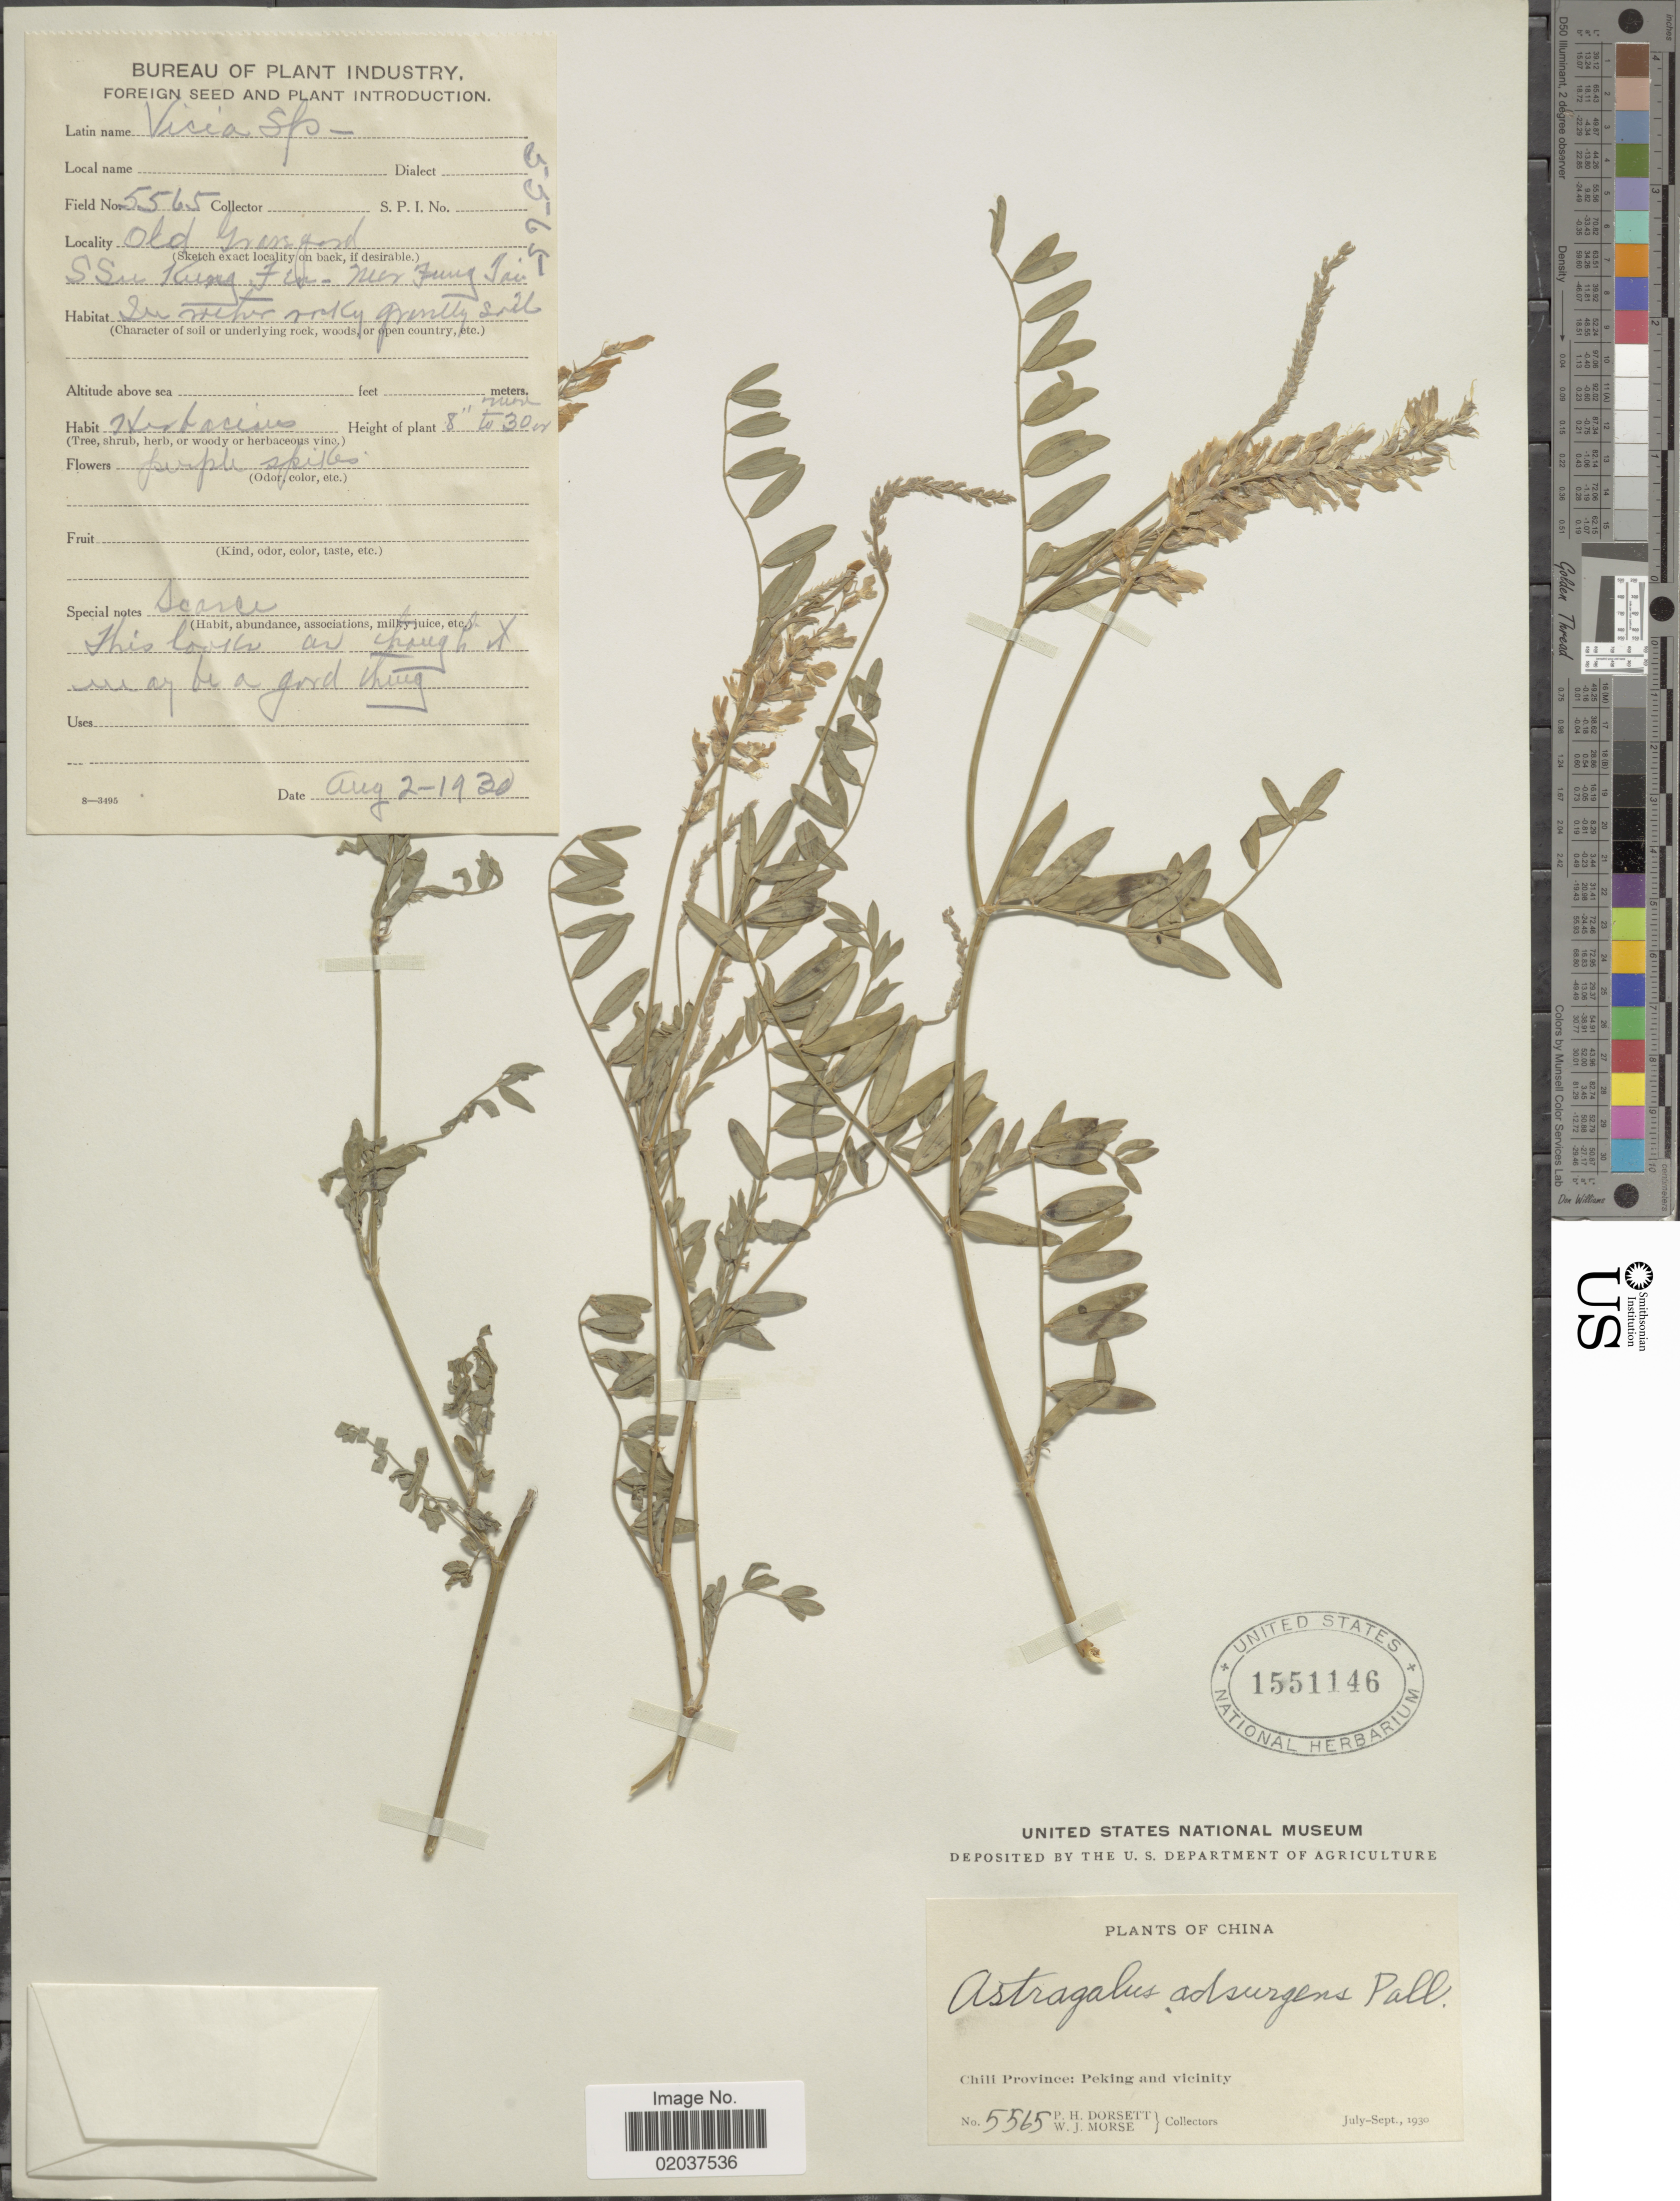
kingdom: Plantae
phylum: Tracheophyta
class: Magnoliopsida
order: Fabales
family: Fabaceae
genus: Astragalus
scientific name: Astragalus adsurgens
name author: Pall.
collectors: P. H. Dorsett & W. J. Morse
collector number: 5565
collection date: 1930-08-02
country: China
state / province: Beijing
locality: Old Grassyard, S Su Kung Fun - near Fung Tai, Chihli Province: Peking and Vicinity [interpreted]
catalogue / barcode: US 1551146